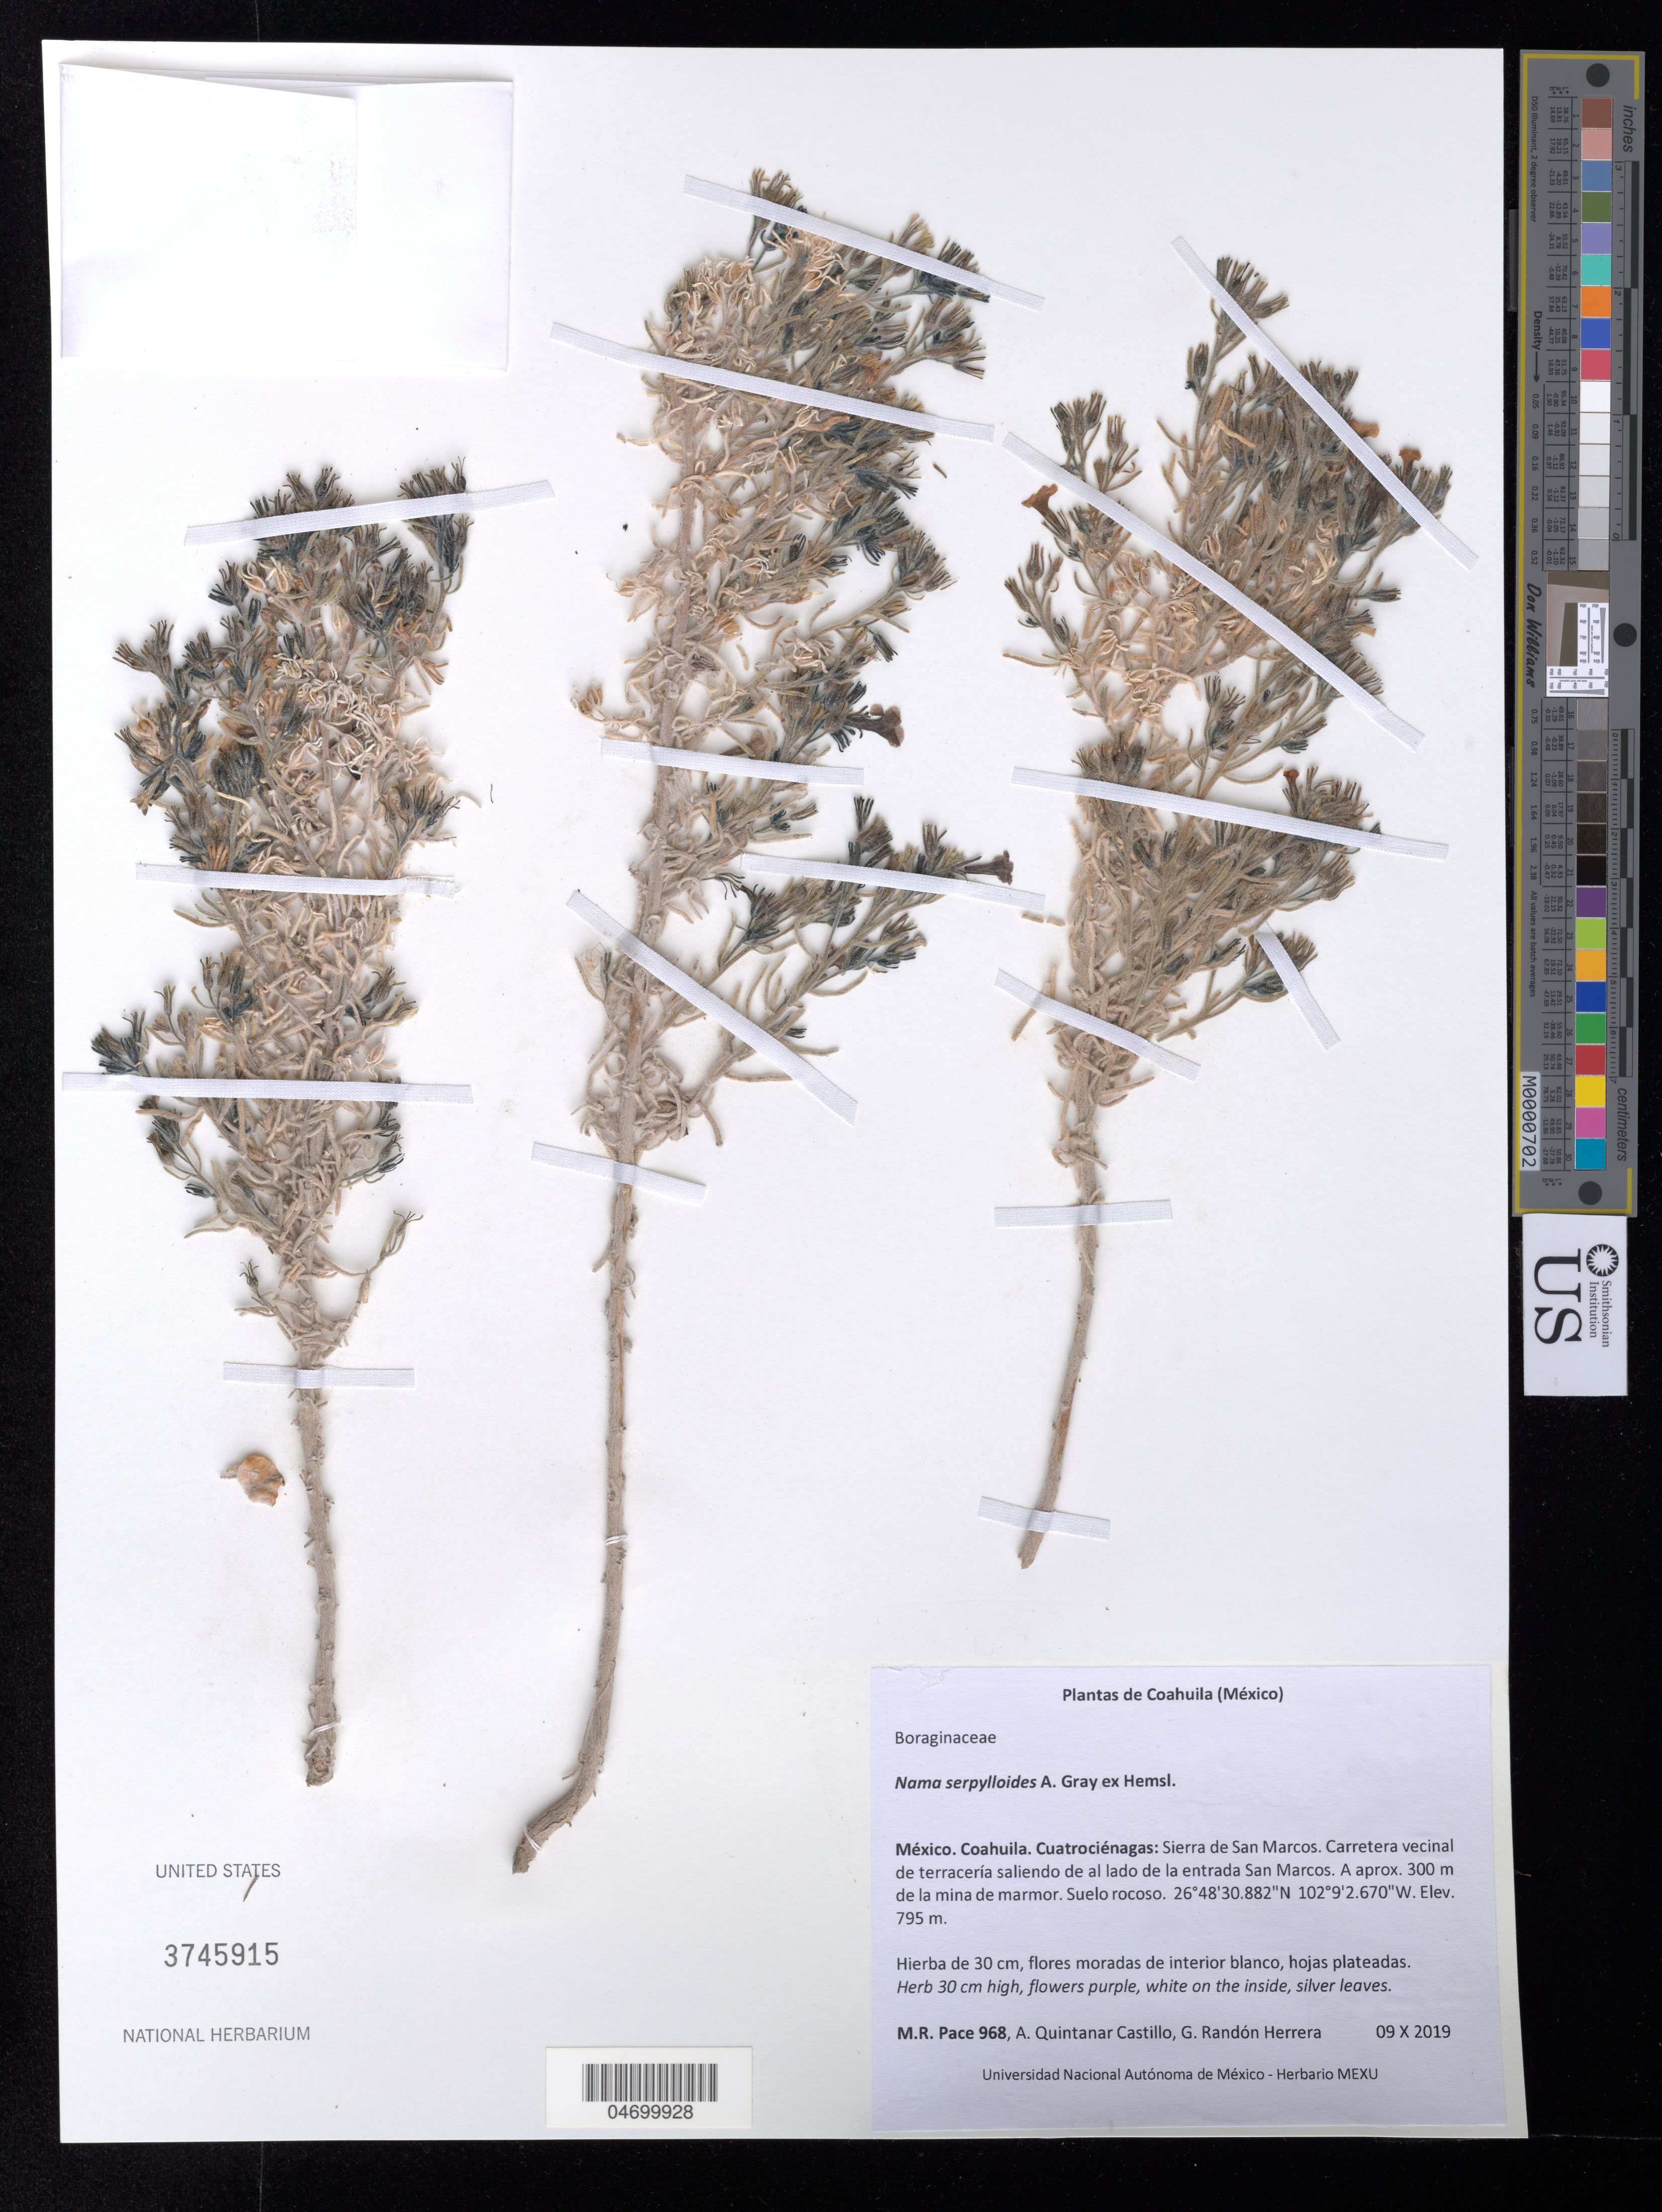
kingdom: Plantae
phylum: Tracheophyta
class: Magnoliopsida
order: Boraginales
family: Namaceae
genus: Nama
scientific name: Nama serpylloides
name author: A. Gray in Hemsl.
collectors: M. Pace, A. Quintanar Castillo & G. Randón Herrera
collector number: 968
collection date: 2019-10-09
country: Mexico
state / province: Coahuila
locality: Cuatrociénagas: Sierra de San Marcos. Carretera vecinal de terracería saliendo de al lado de la entrada San Marcos. A aprox. 300 m de la mina de marmor.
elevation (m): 795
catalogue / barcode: US 3745915